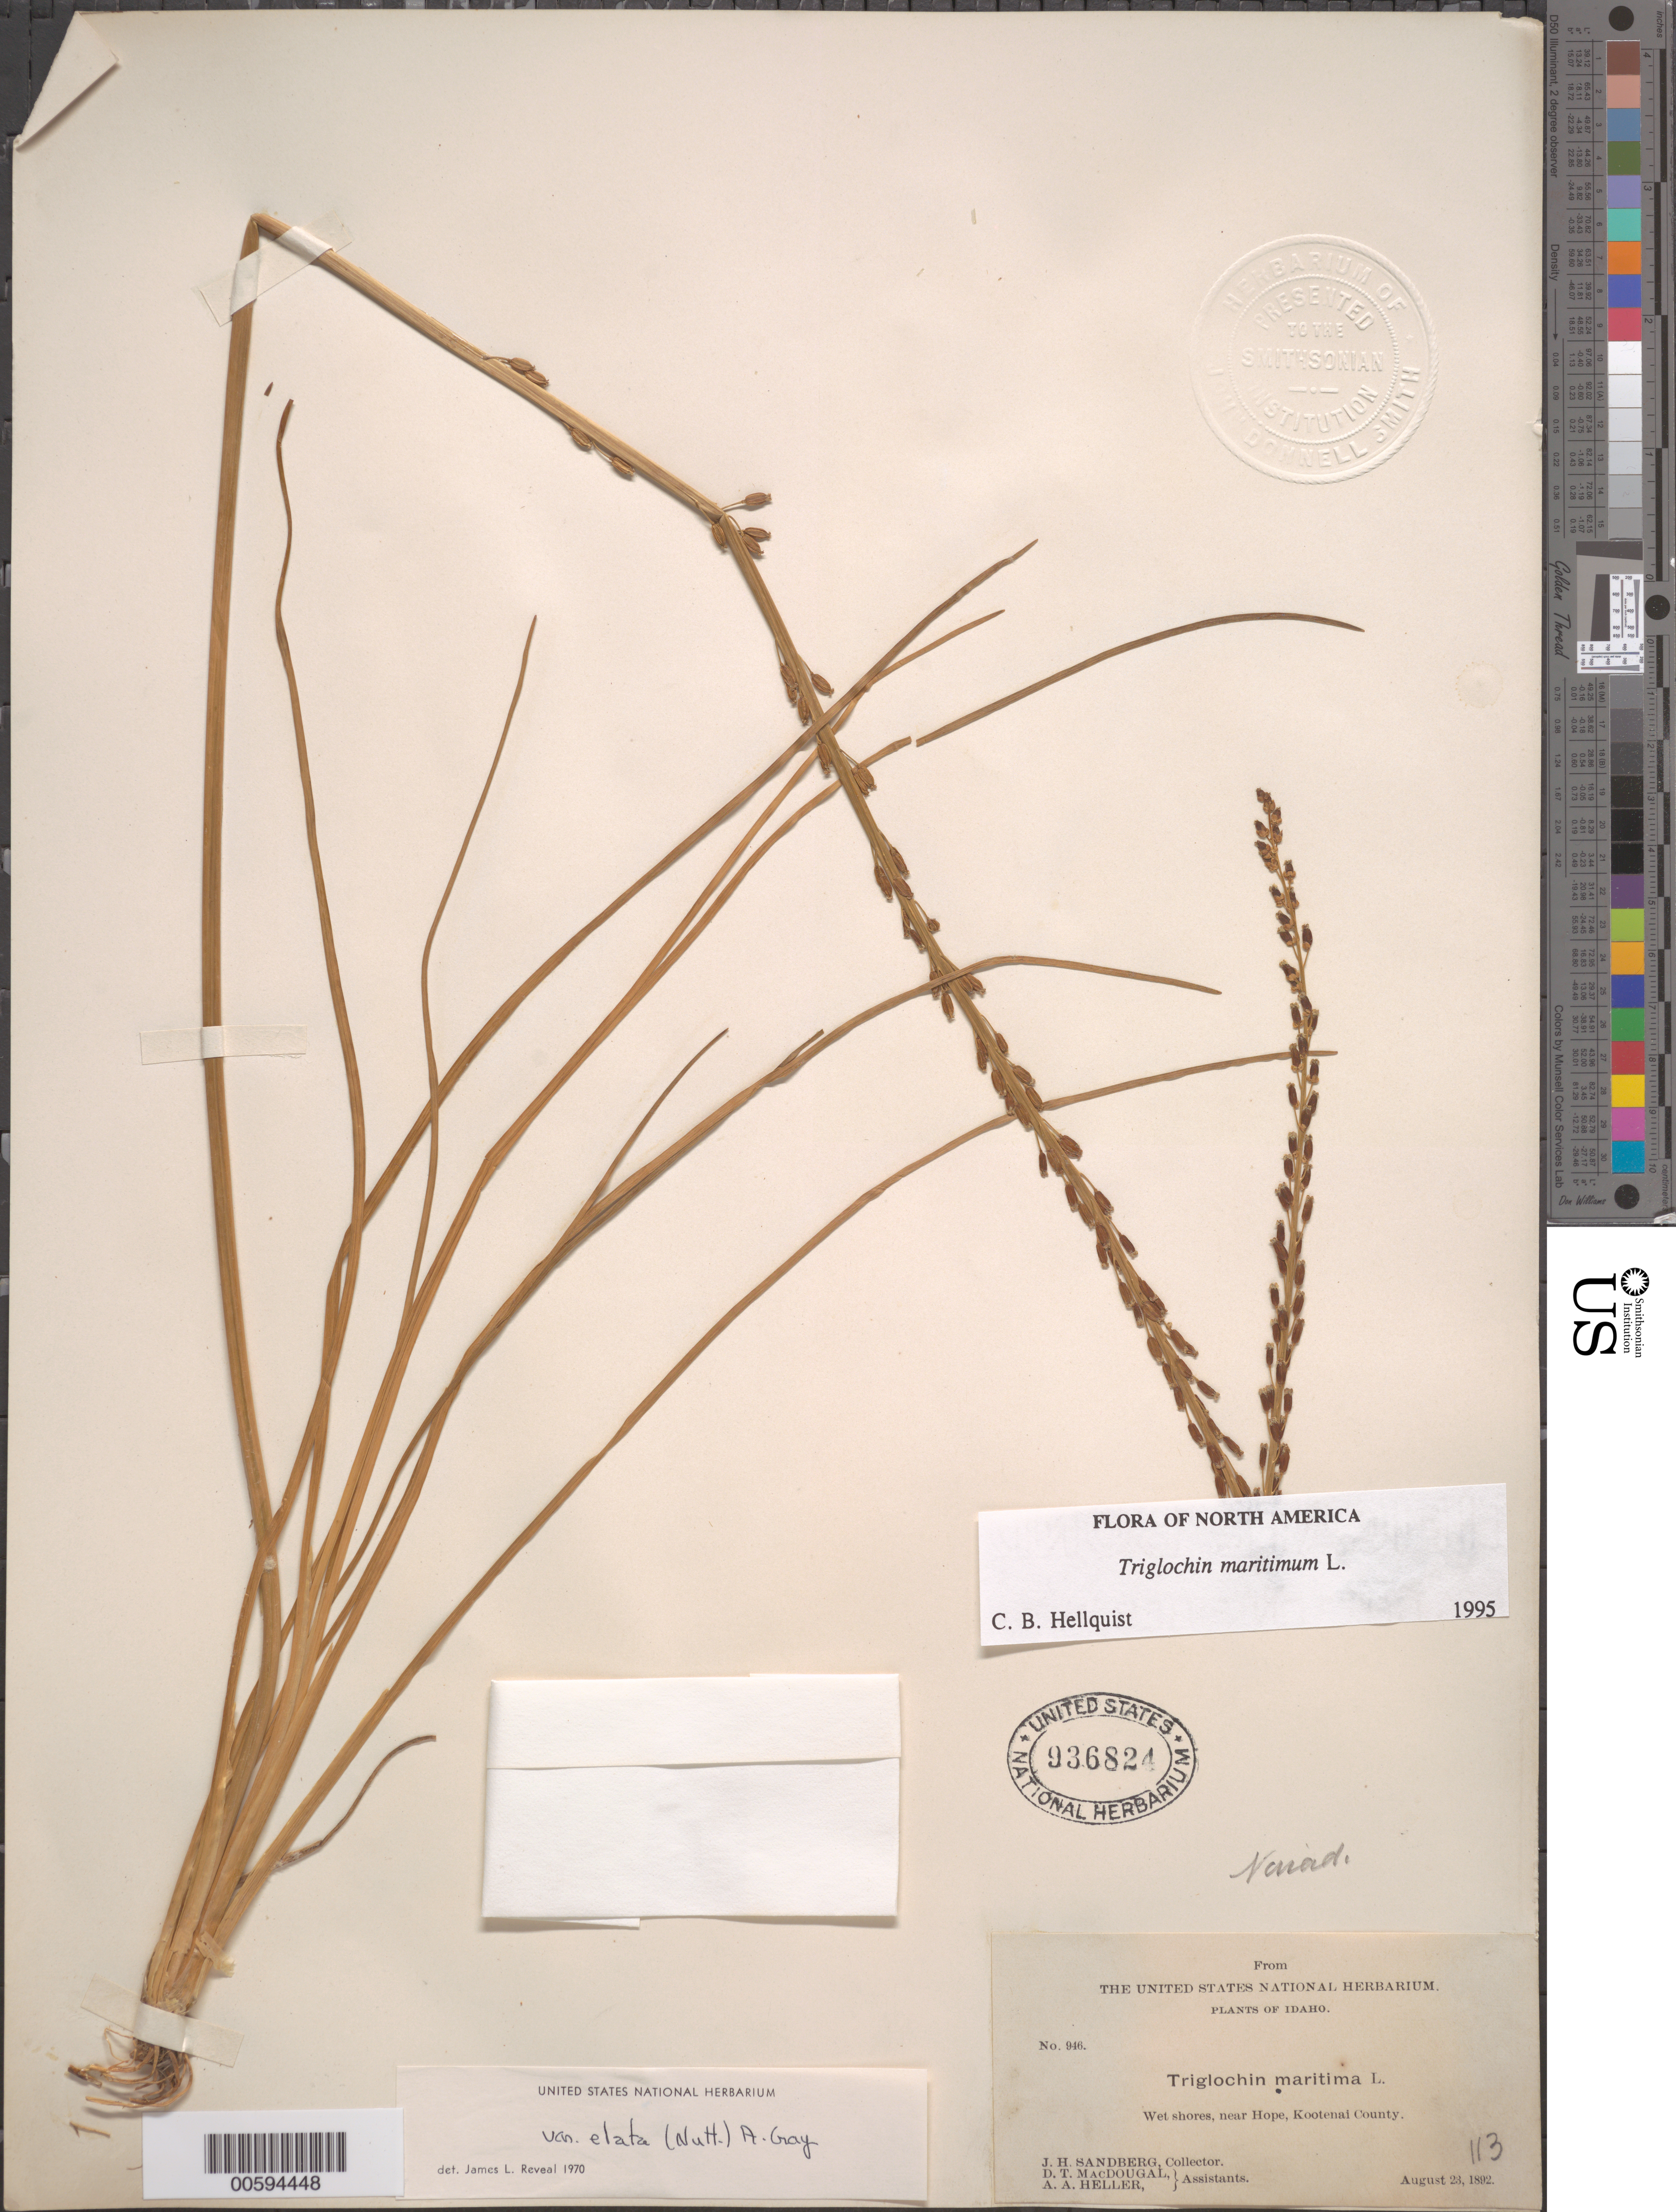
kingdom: Plantae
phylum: Tracheophyta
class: Liliopsida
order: Alismatales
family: Juncaginaceae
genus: Triglochin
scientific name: Triglochin maritima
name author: L.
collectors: J. H. Sandberg, D. T. MacDougal & A. A. Heller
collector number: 946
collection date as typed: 23 Aug 1892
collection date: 1892-08-23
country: United States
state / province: Idaho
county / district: Kootenai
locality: Near Hope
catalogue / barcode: US 936824